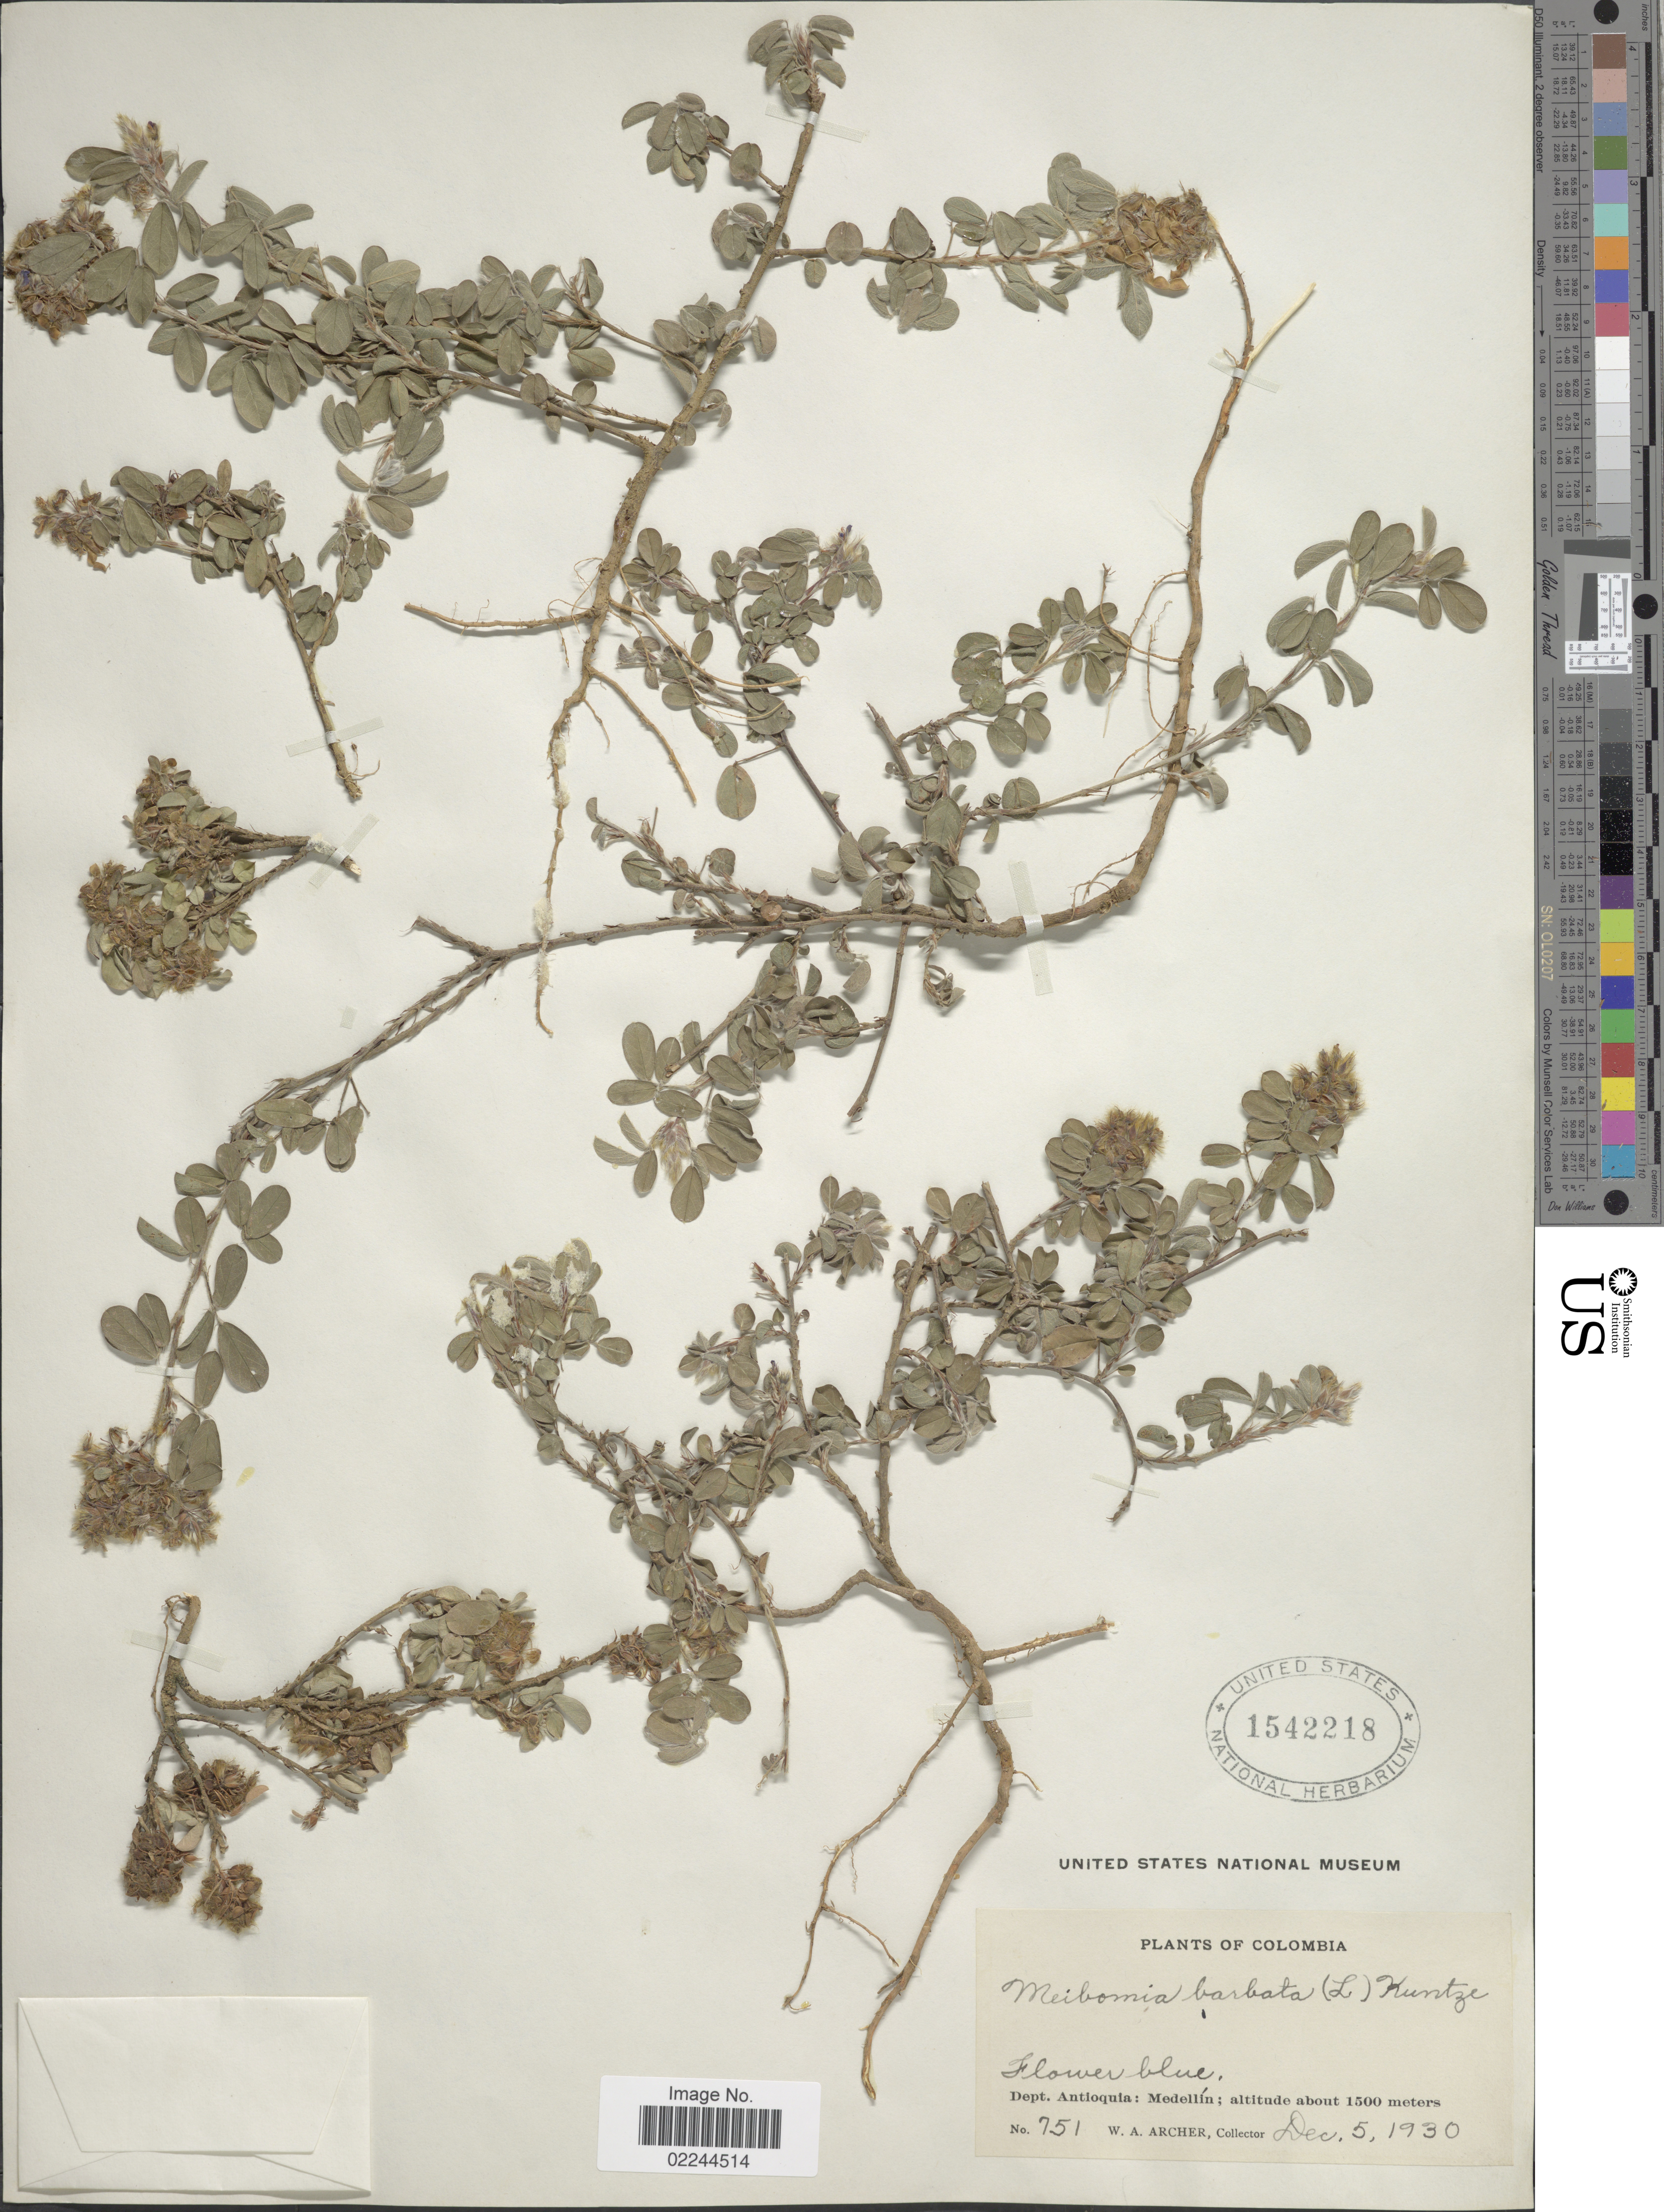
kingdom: Plantae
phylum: Tracheophyta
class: Magnoliopsida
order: Fabales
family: Fabaceae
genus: Grona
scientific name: Grona barbata var. barbata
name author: (L.) H. Ohashi & K. Ohashi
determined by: Strong, Mark T., (BOT), Smithsonian Institution - National Museum of Natural History (UNITED STATES)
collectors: W. A. Archer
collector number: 751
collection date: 1930-12-05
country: Colombia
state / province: Antioquia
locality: Medellin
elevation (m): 1500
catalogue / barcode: US 1542218